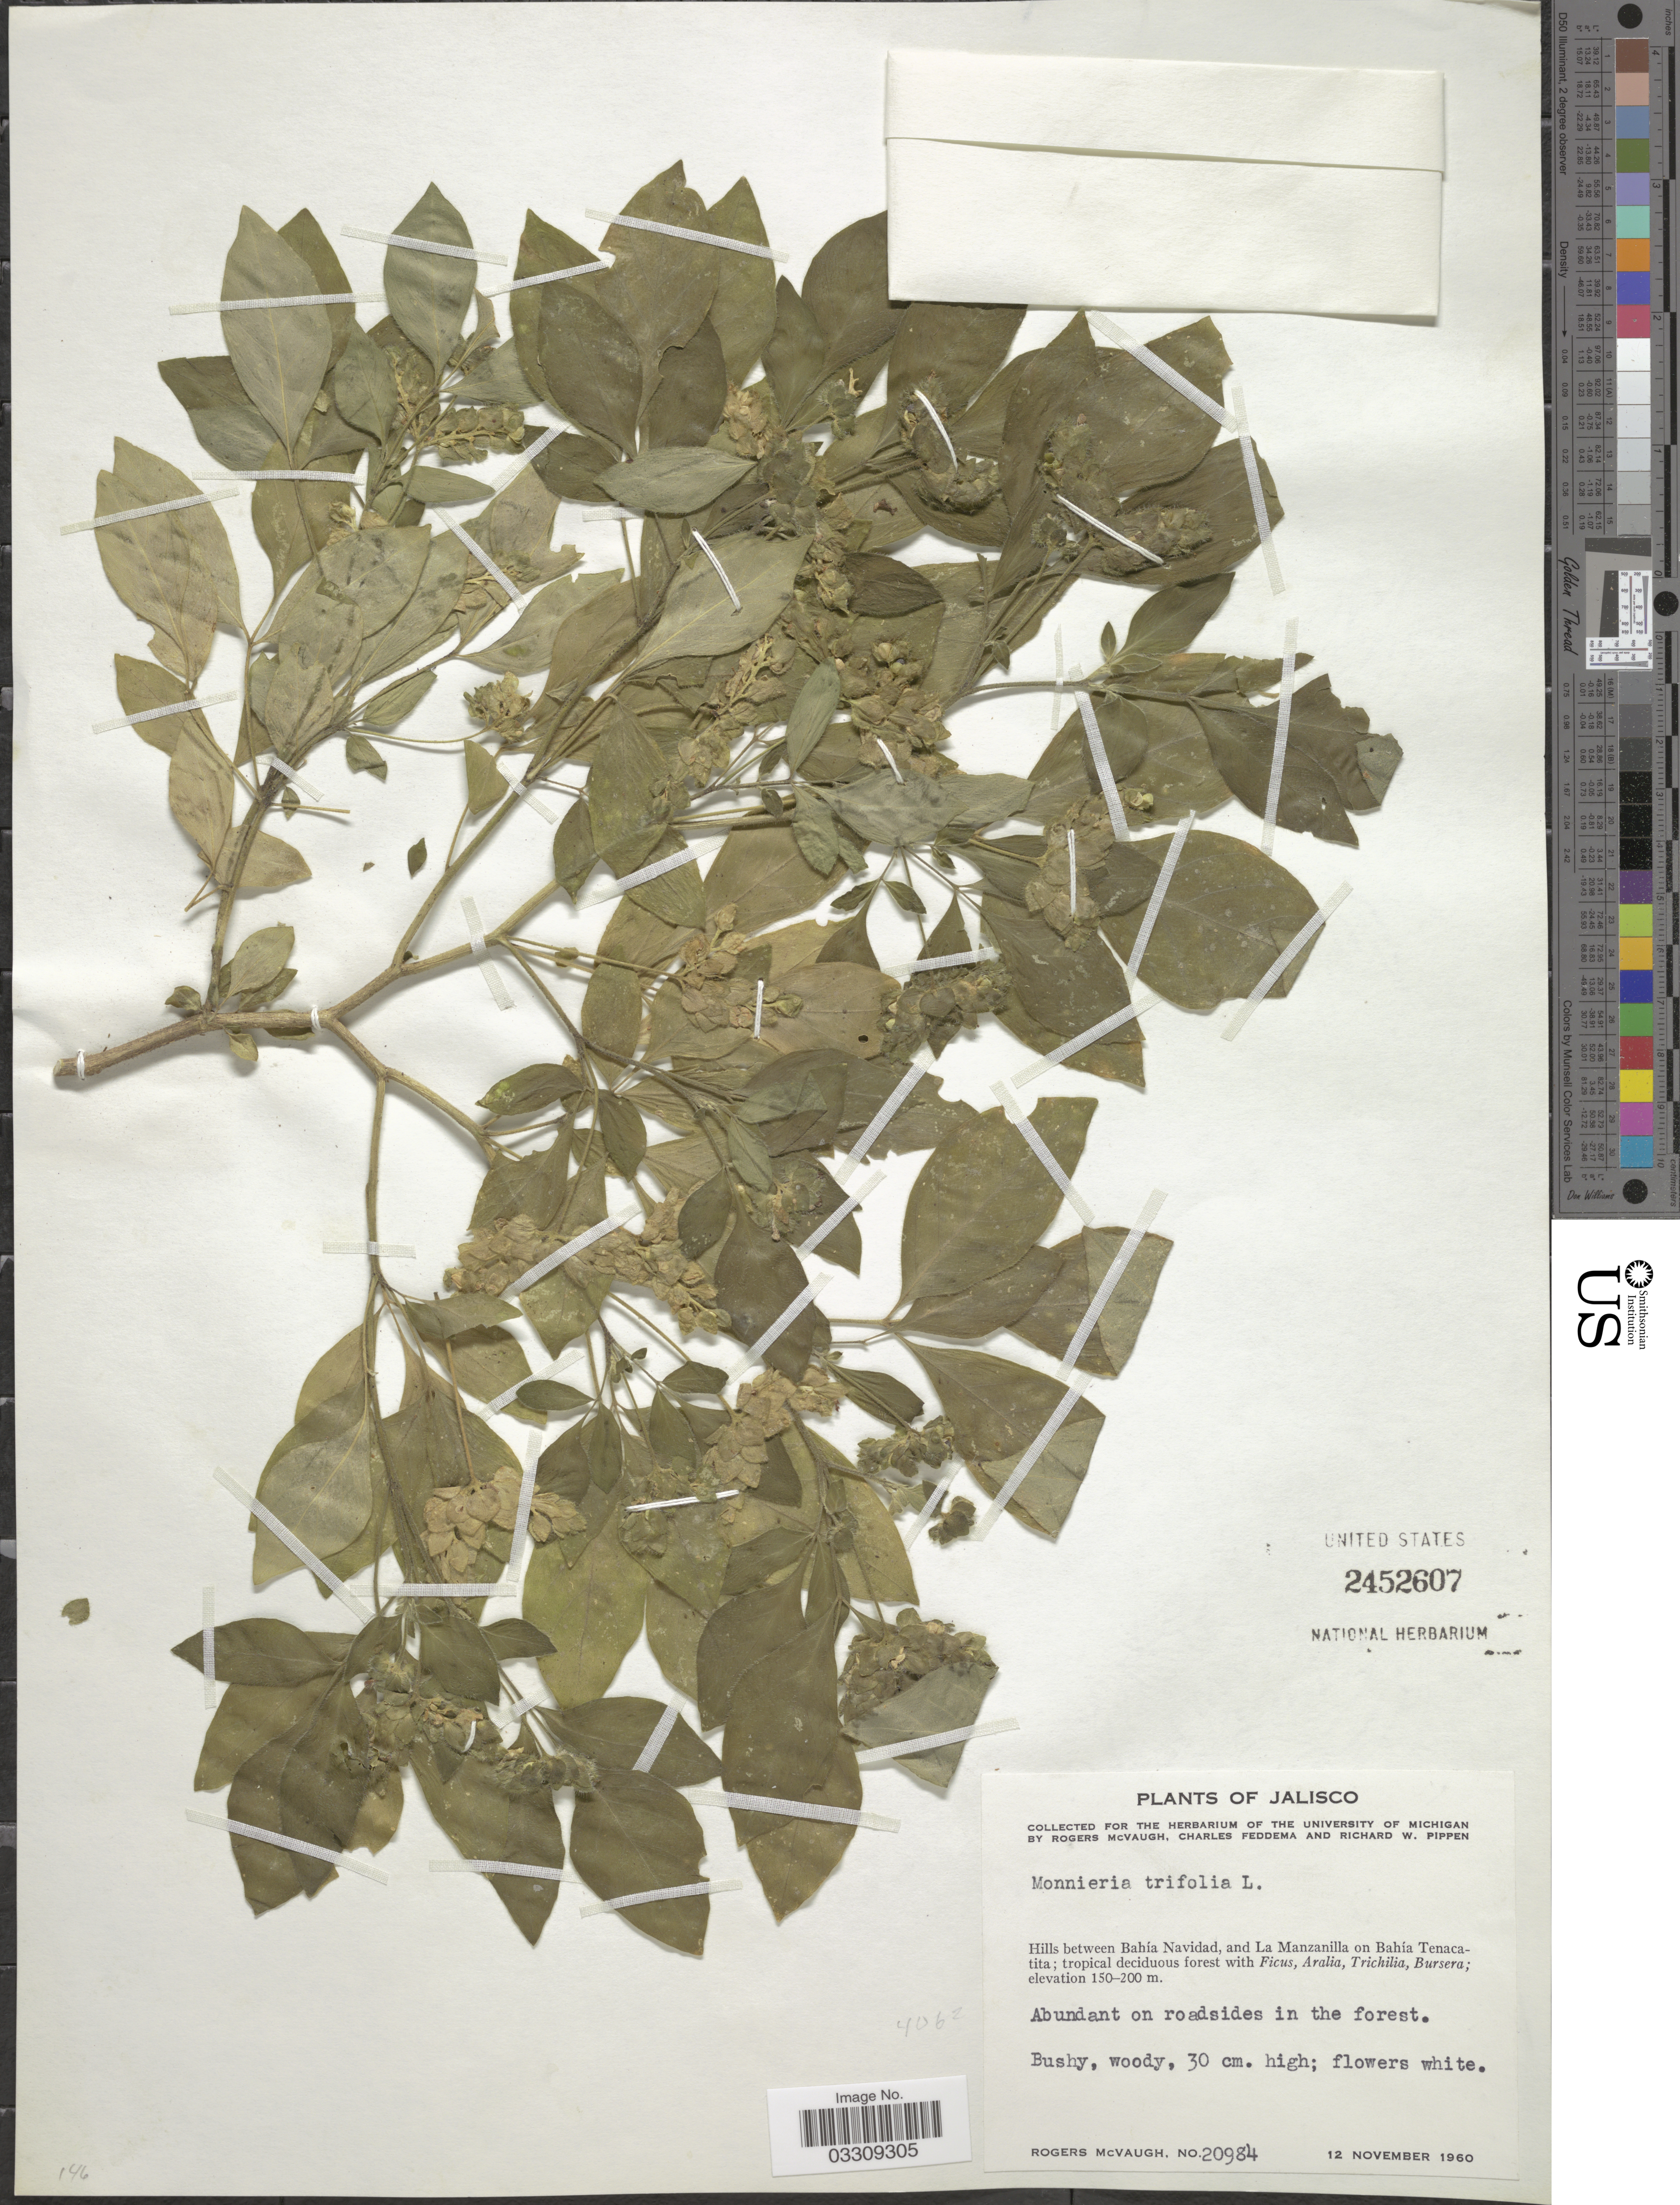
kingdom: Plantae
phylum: Tracheophyta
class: Magnoliopsida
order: Sapindales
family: Rutaceae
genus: Ertela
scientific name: Ertela trifolia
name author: (L.) Kuntze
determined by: Strong, Mark T., (BOT), Smithsonian Institution - National Museum of Natural History (UNITED STATES)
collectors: R. McVaugh, C. Feddema & R. W. Pippen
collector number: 20984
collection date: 1960-11-12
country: Mexico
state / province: Jalisco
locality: Hills between Bahía Navidad, and La Manzanilla on Bahía Tenacatita.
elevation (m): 150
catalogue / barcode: US 2452607